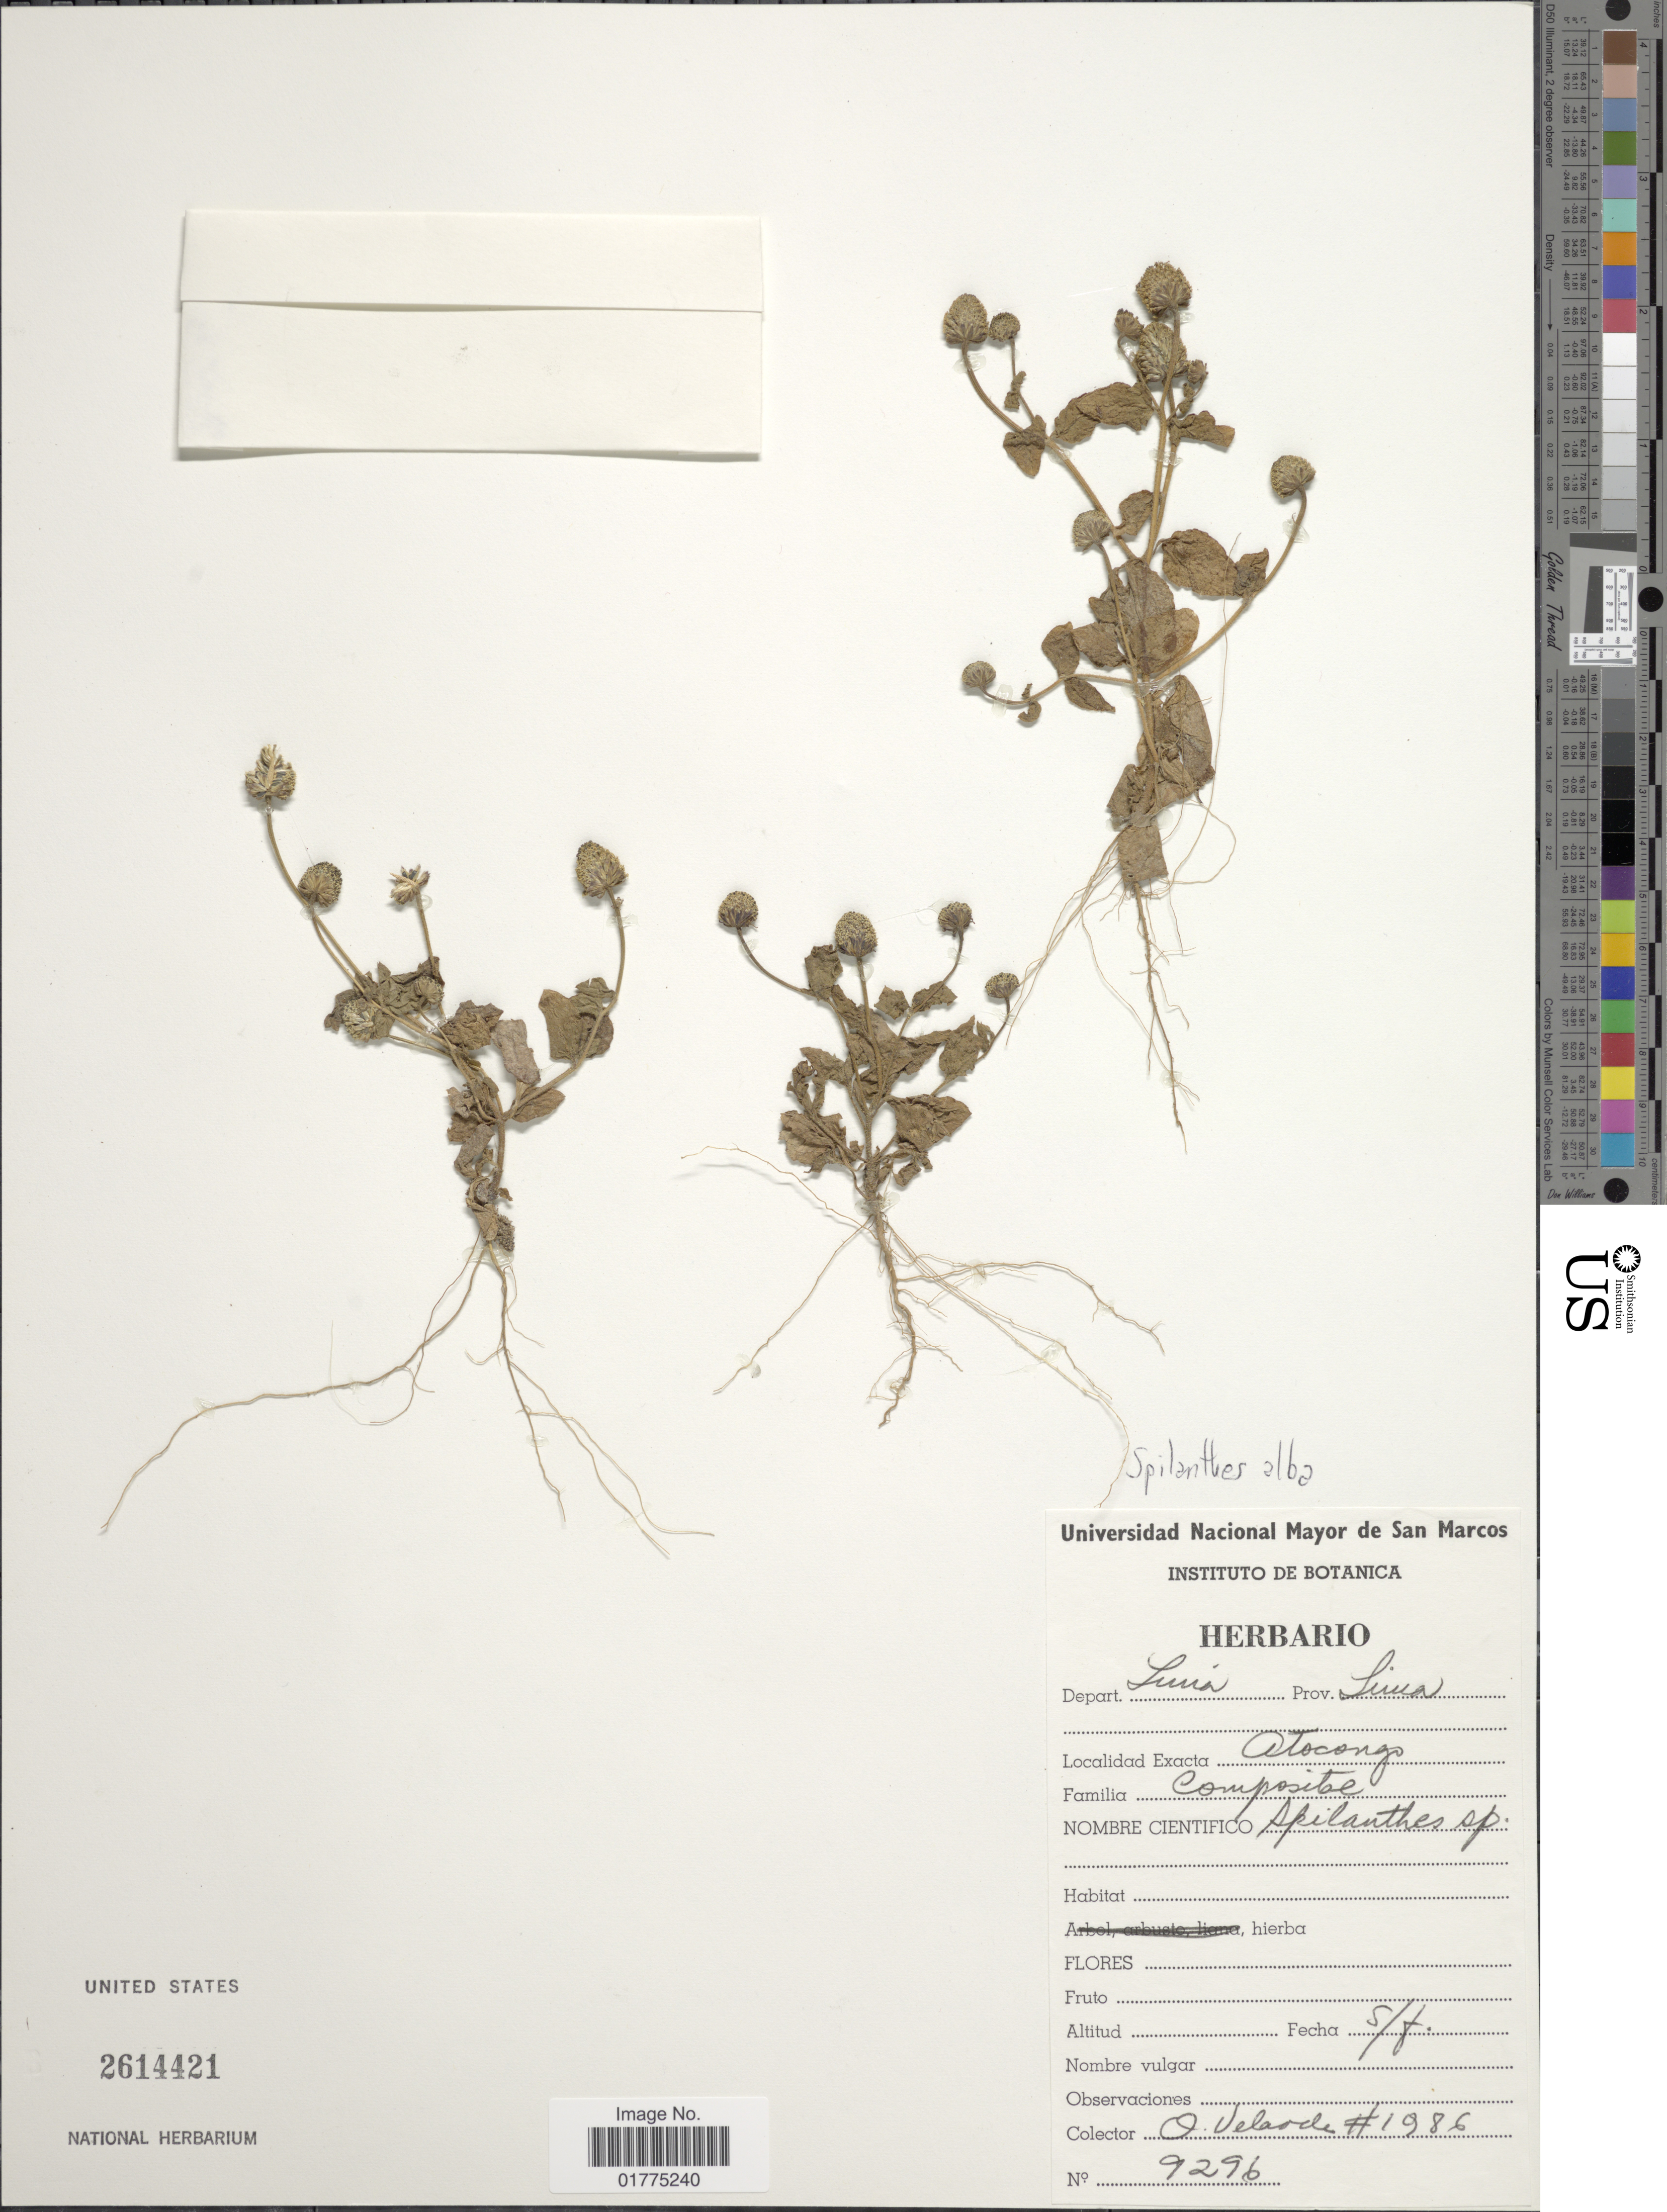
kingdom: Plantae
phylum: Tracheophyta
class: Magnoliopsida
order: Asterales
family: Asteraceae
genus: Acmella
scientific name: Acmella alba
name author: (L'Hér.) R.K. Jansen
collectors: O. Velarde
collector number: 1986/9296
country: Peru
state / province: Lima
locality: Depart Lima, Prov. Lima, Atocongo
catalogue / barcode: US 2614421